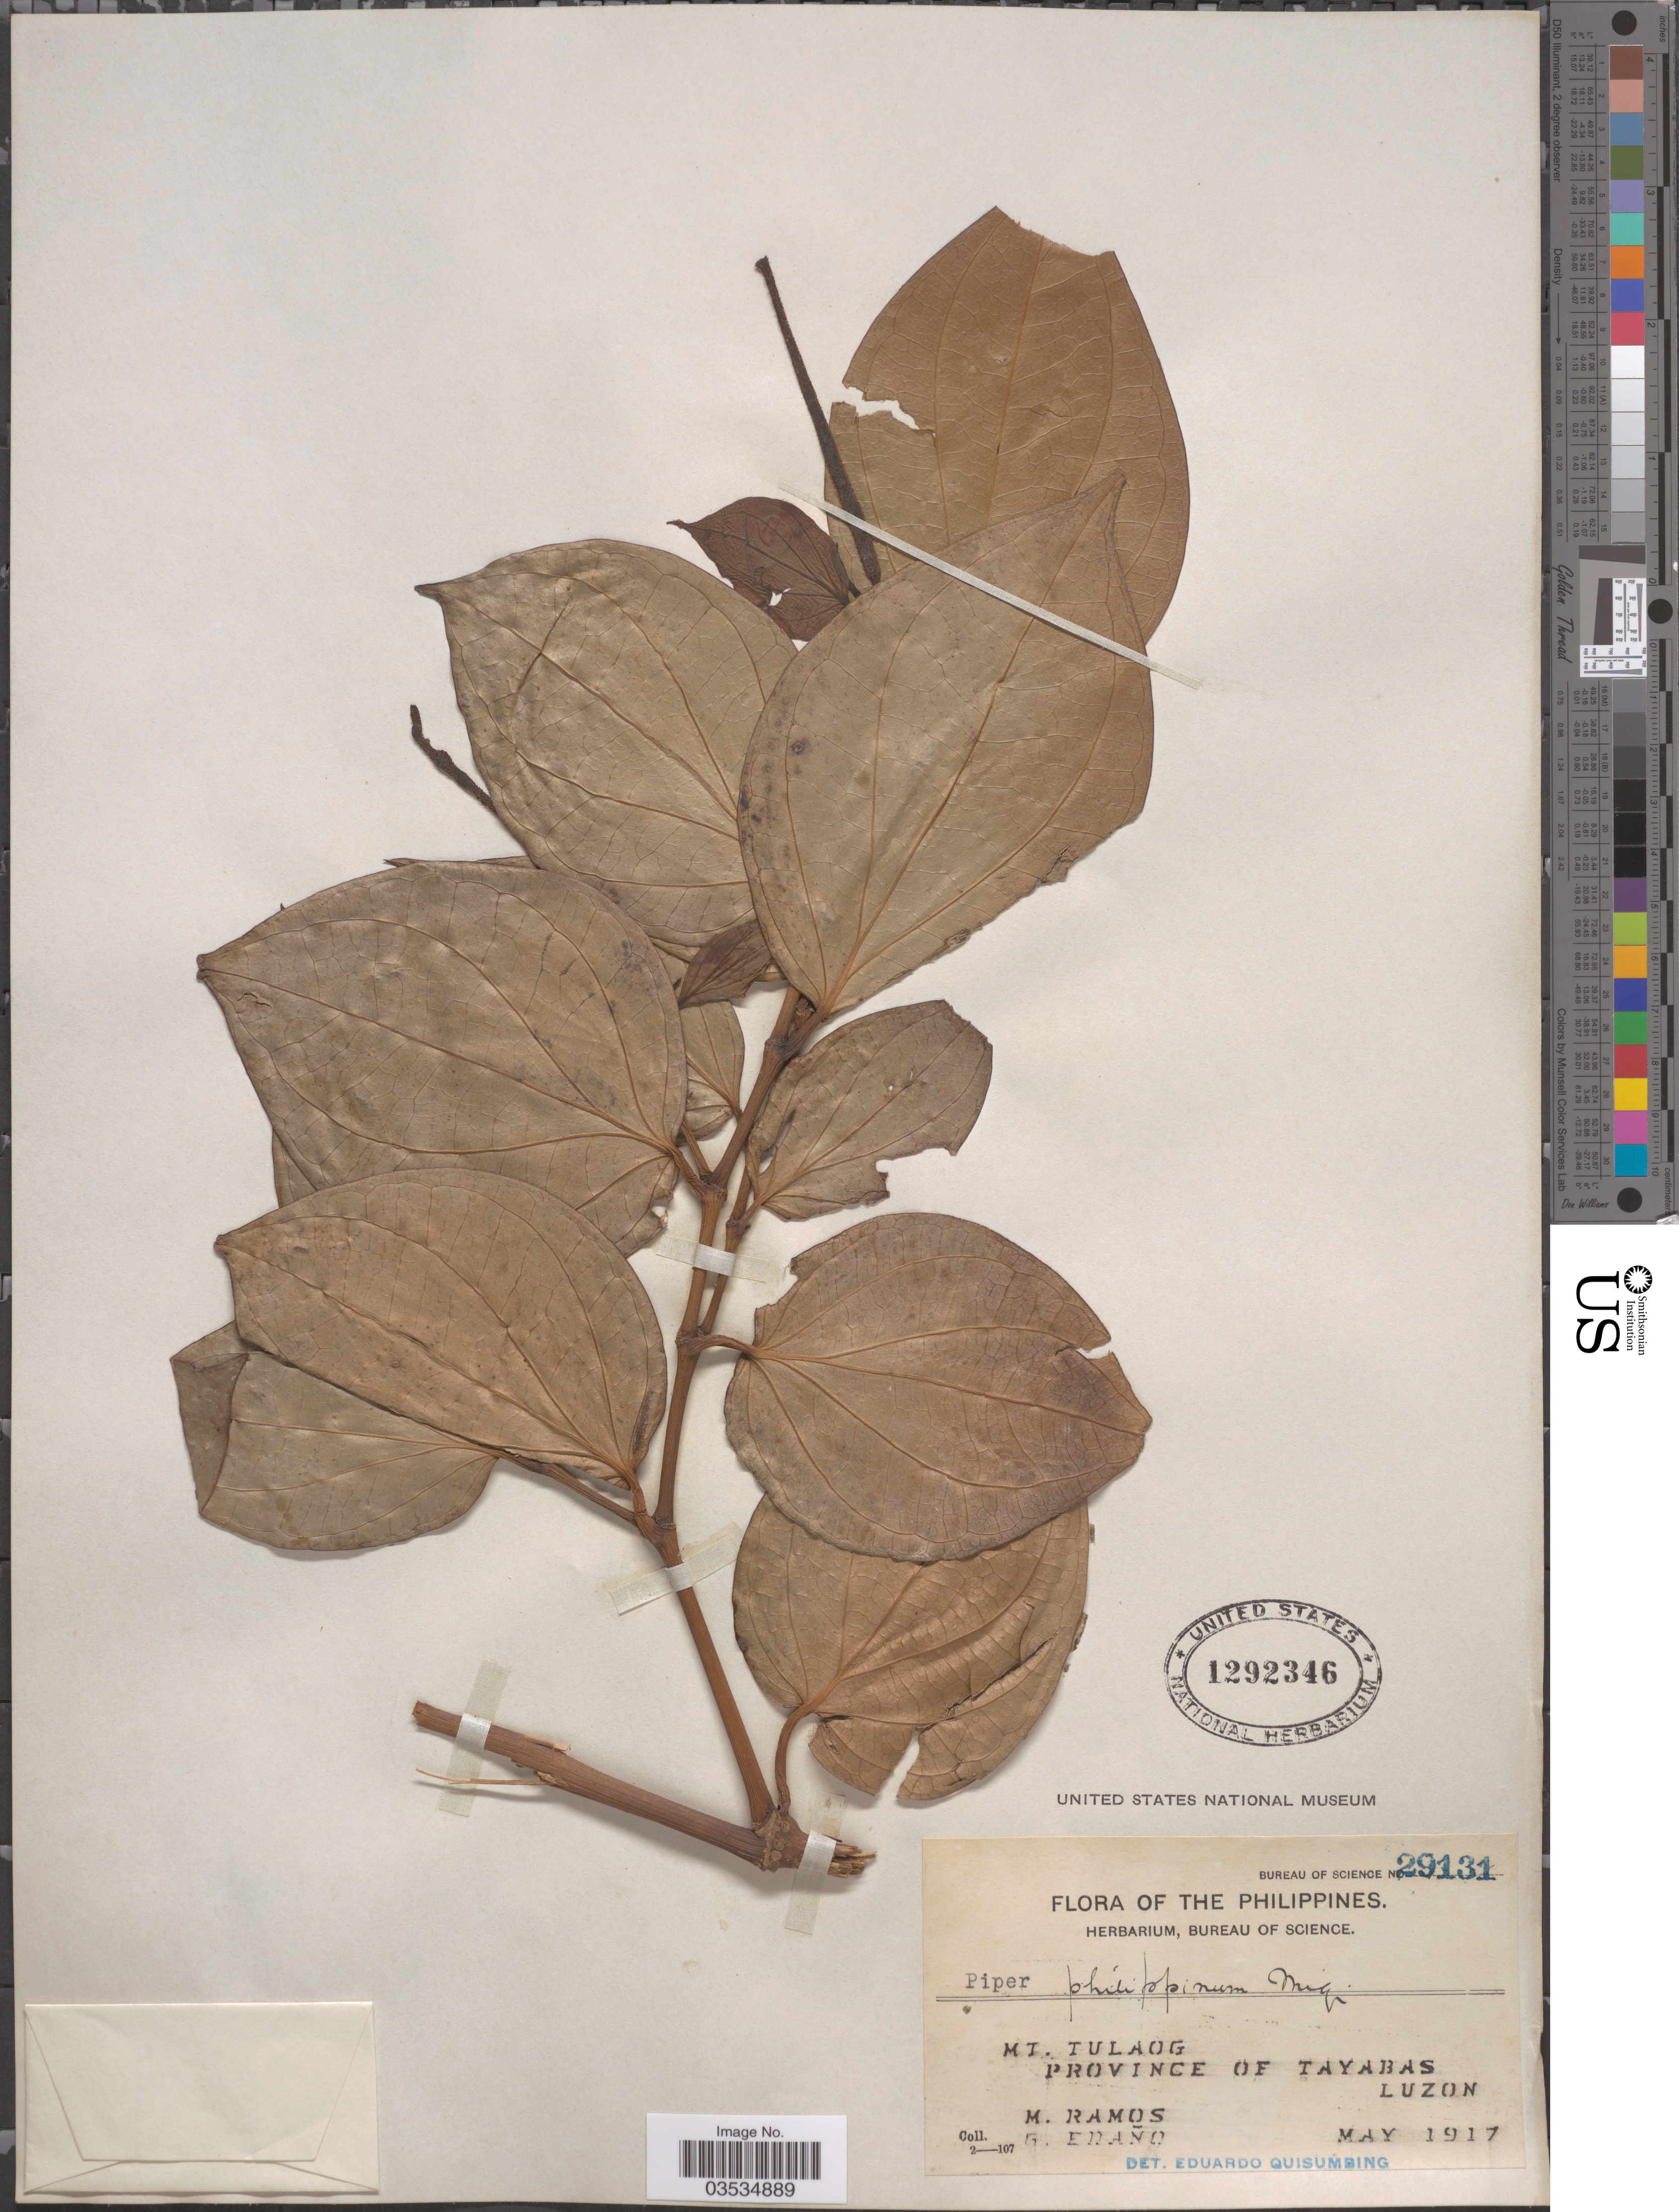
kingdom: Plantae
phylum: Tracheophyta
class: Magnoliopsida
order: Piperales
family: Piperaceae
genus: Piper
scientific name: Piper philippinum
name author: Miq.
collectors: M. Ramos & G. Edaño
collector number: Bureau of Science 29131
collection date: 1917-05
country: Philippines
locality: Mt. Tulaog. Province of Tayabas. Luzon.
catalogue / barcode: US 1292346